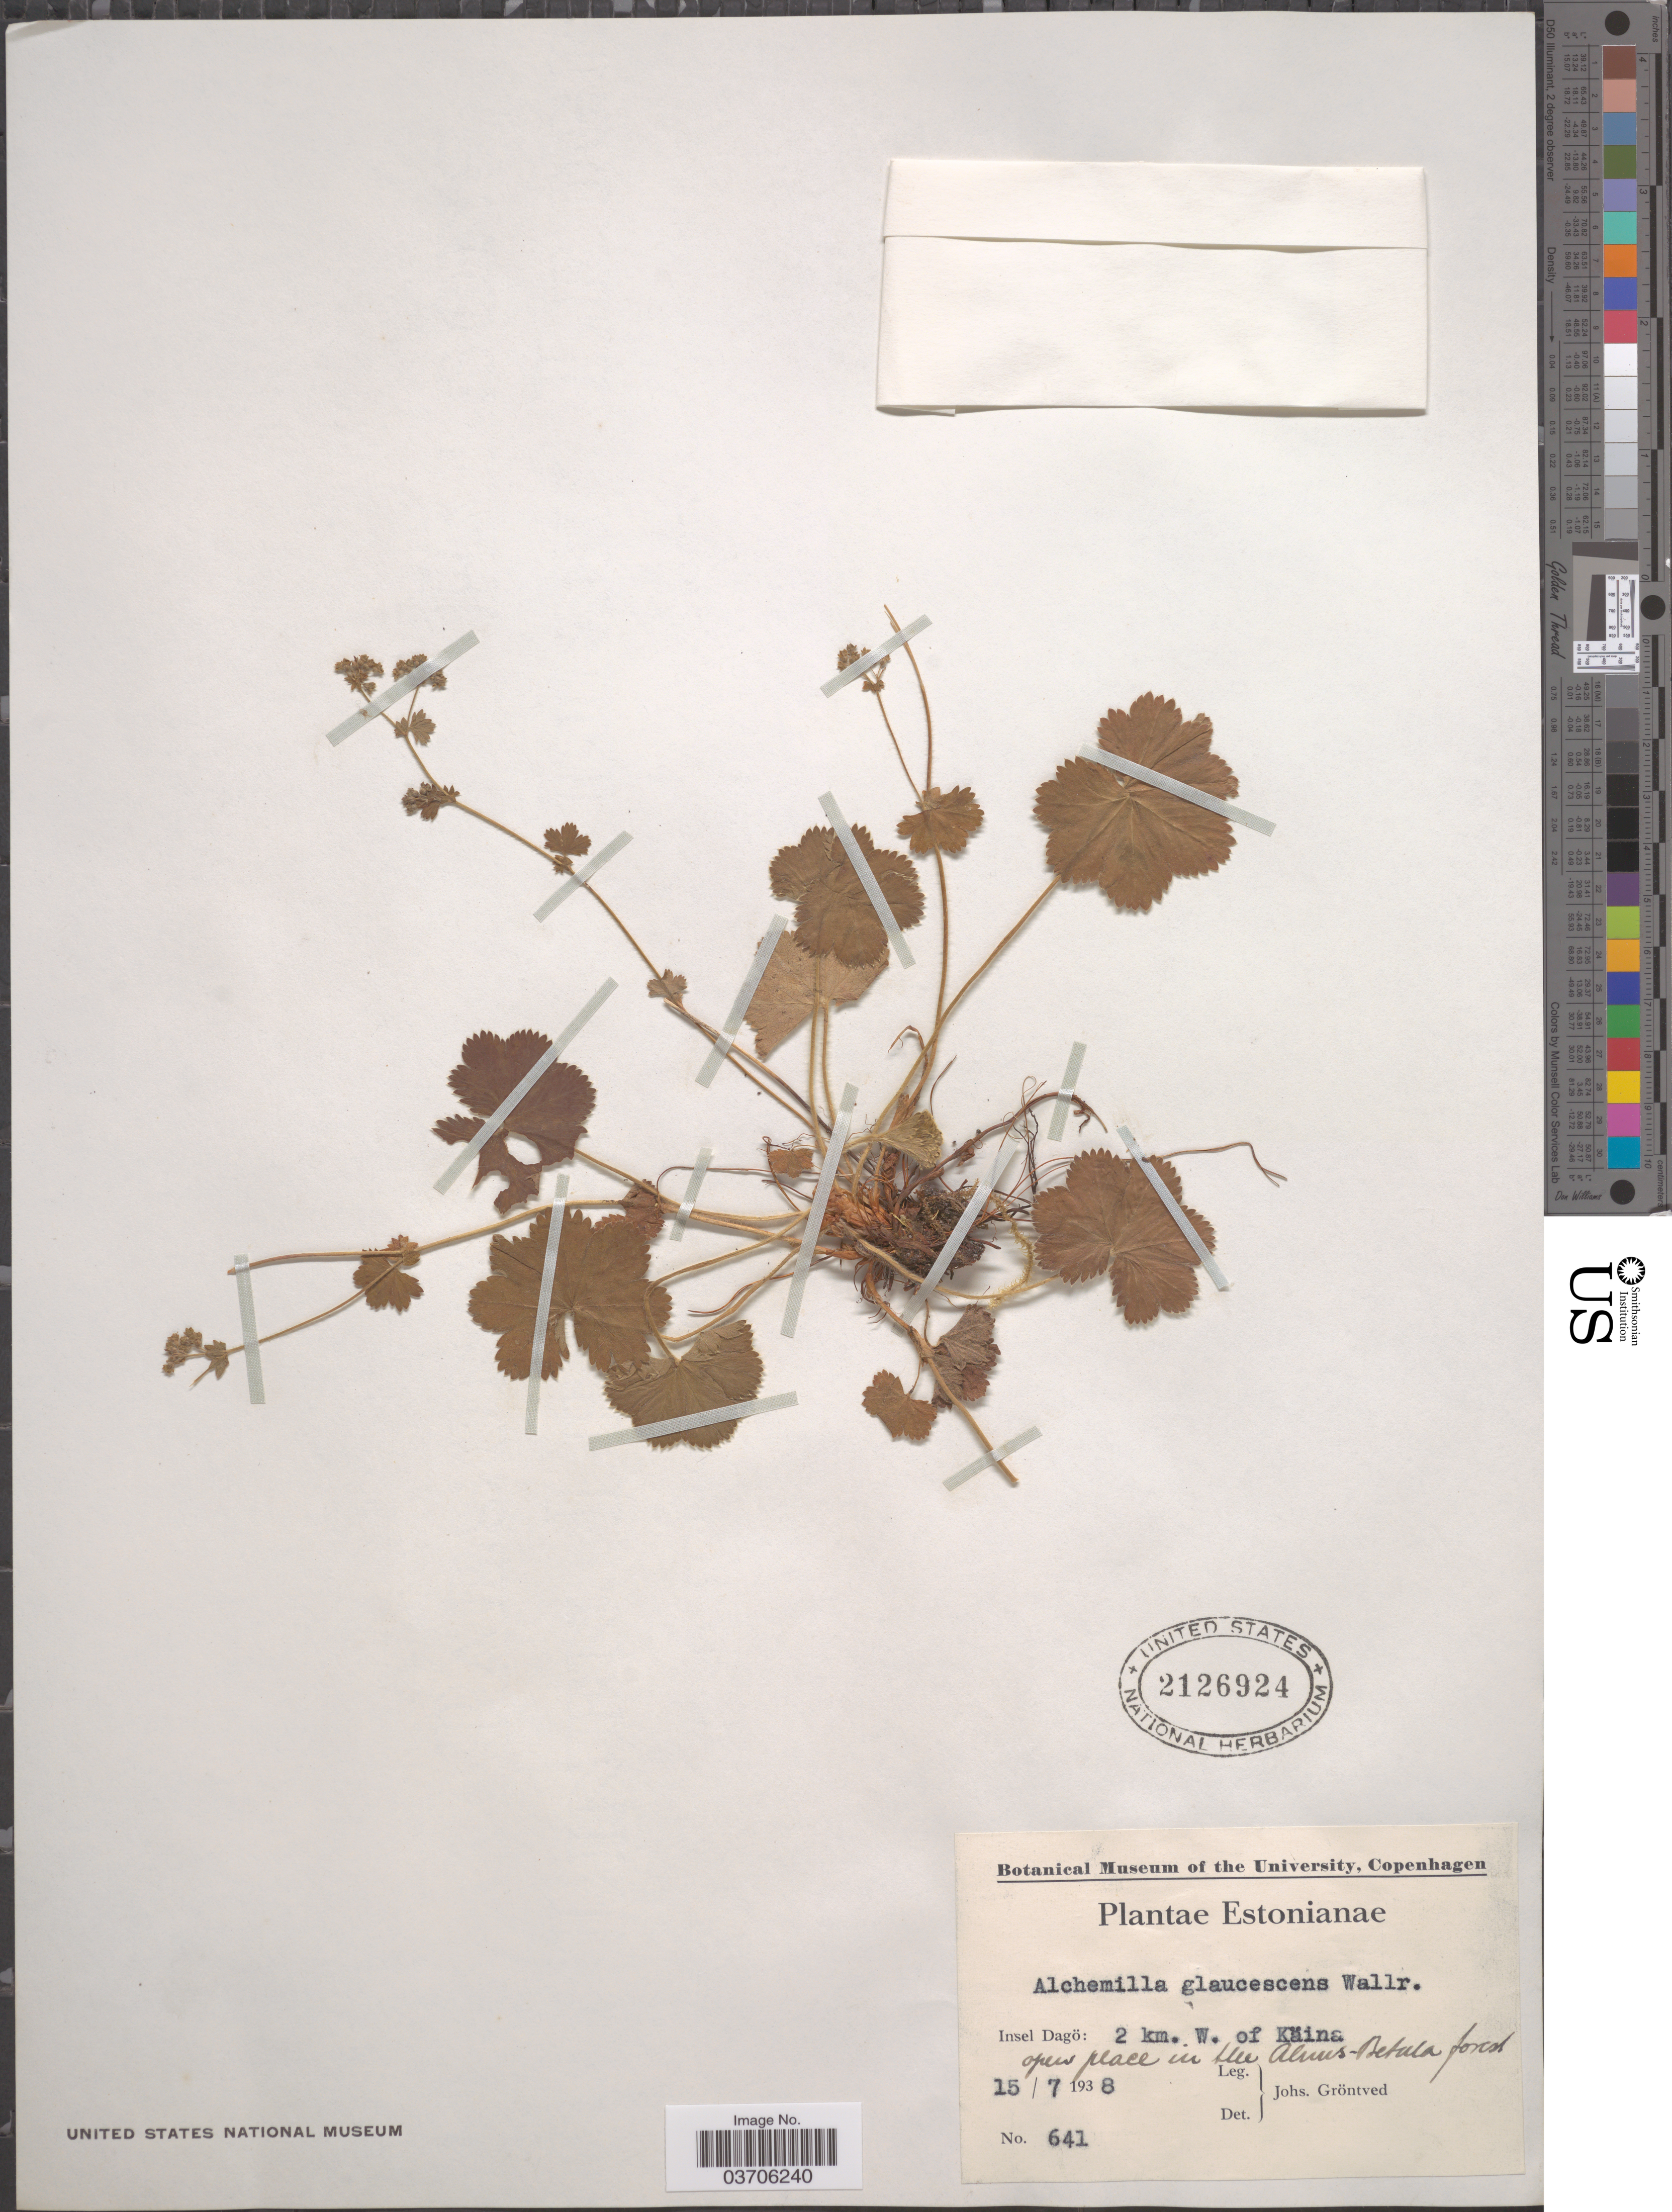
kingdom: Plantae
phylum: Tracheophyta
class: Magnoliopsida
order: Rosales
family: Rosaceae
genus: Alchemilla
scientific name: Alchemilla glaucescens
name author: Wallr.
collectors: J. Gröntved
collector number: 641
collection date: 1938-07-15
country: Estonia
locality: Insel Dagö: 2 km. W. of Käina. Open place in the Aluus-Betala forest. [interpreted]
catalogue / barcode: US 2126924